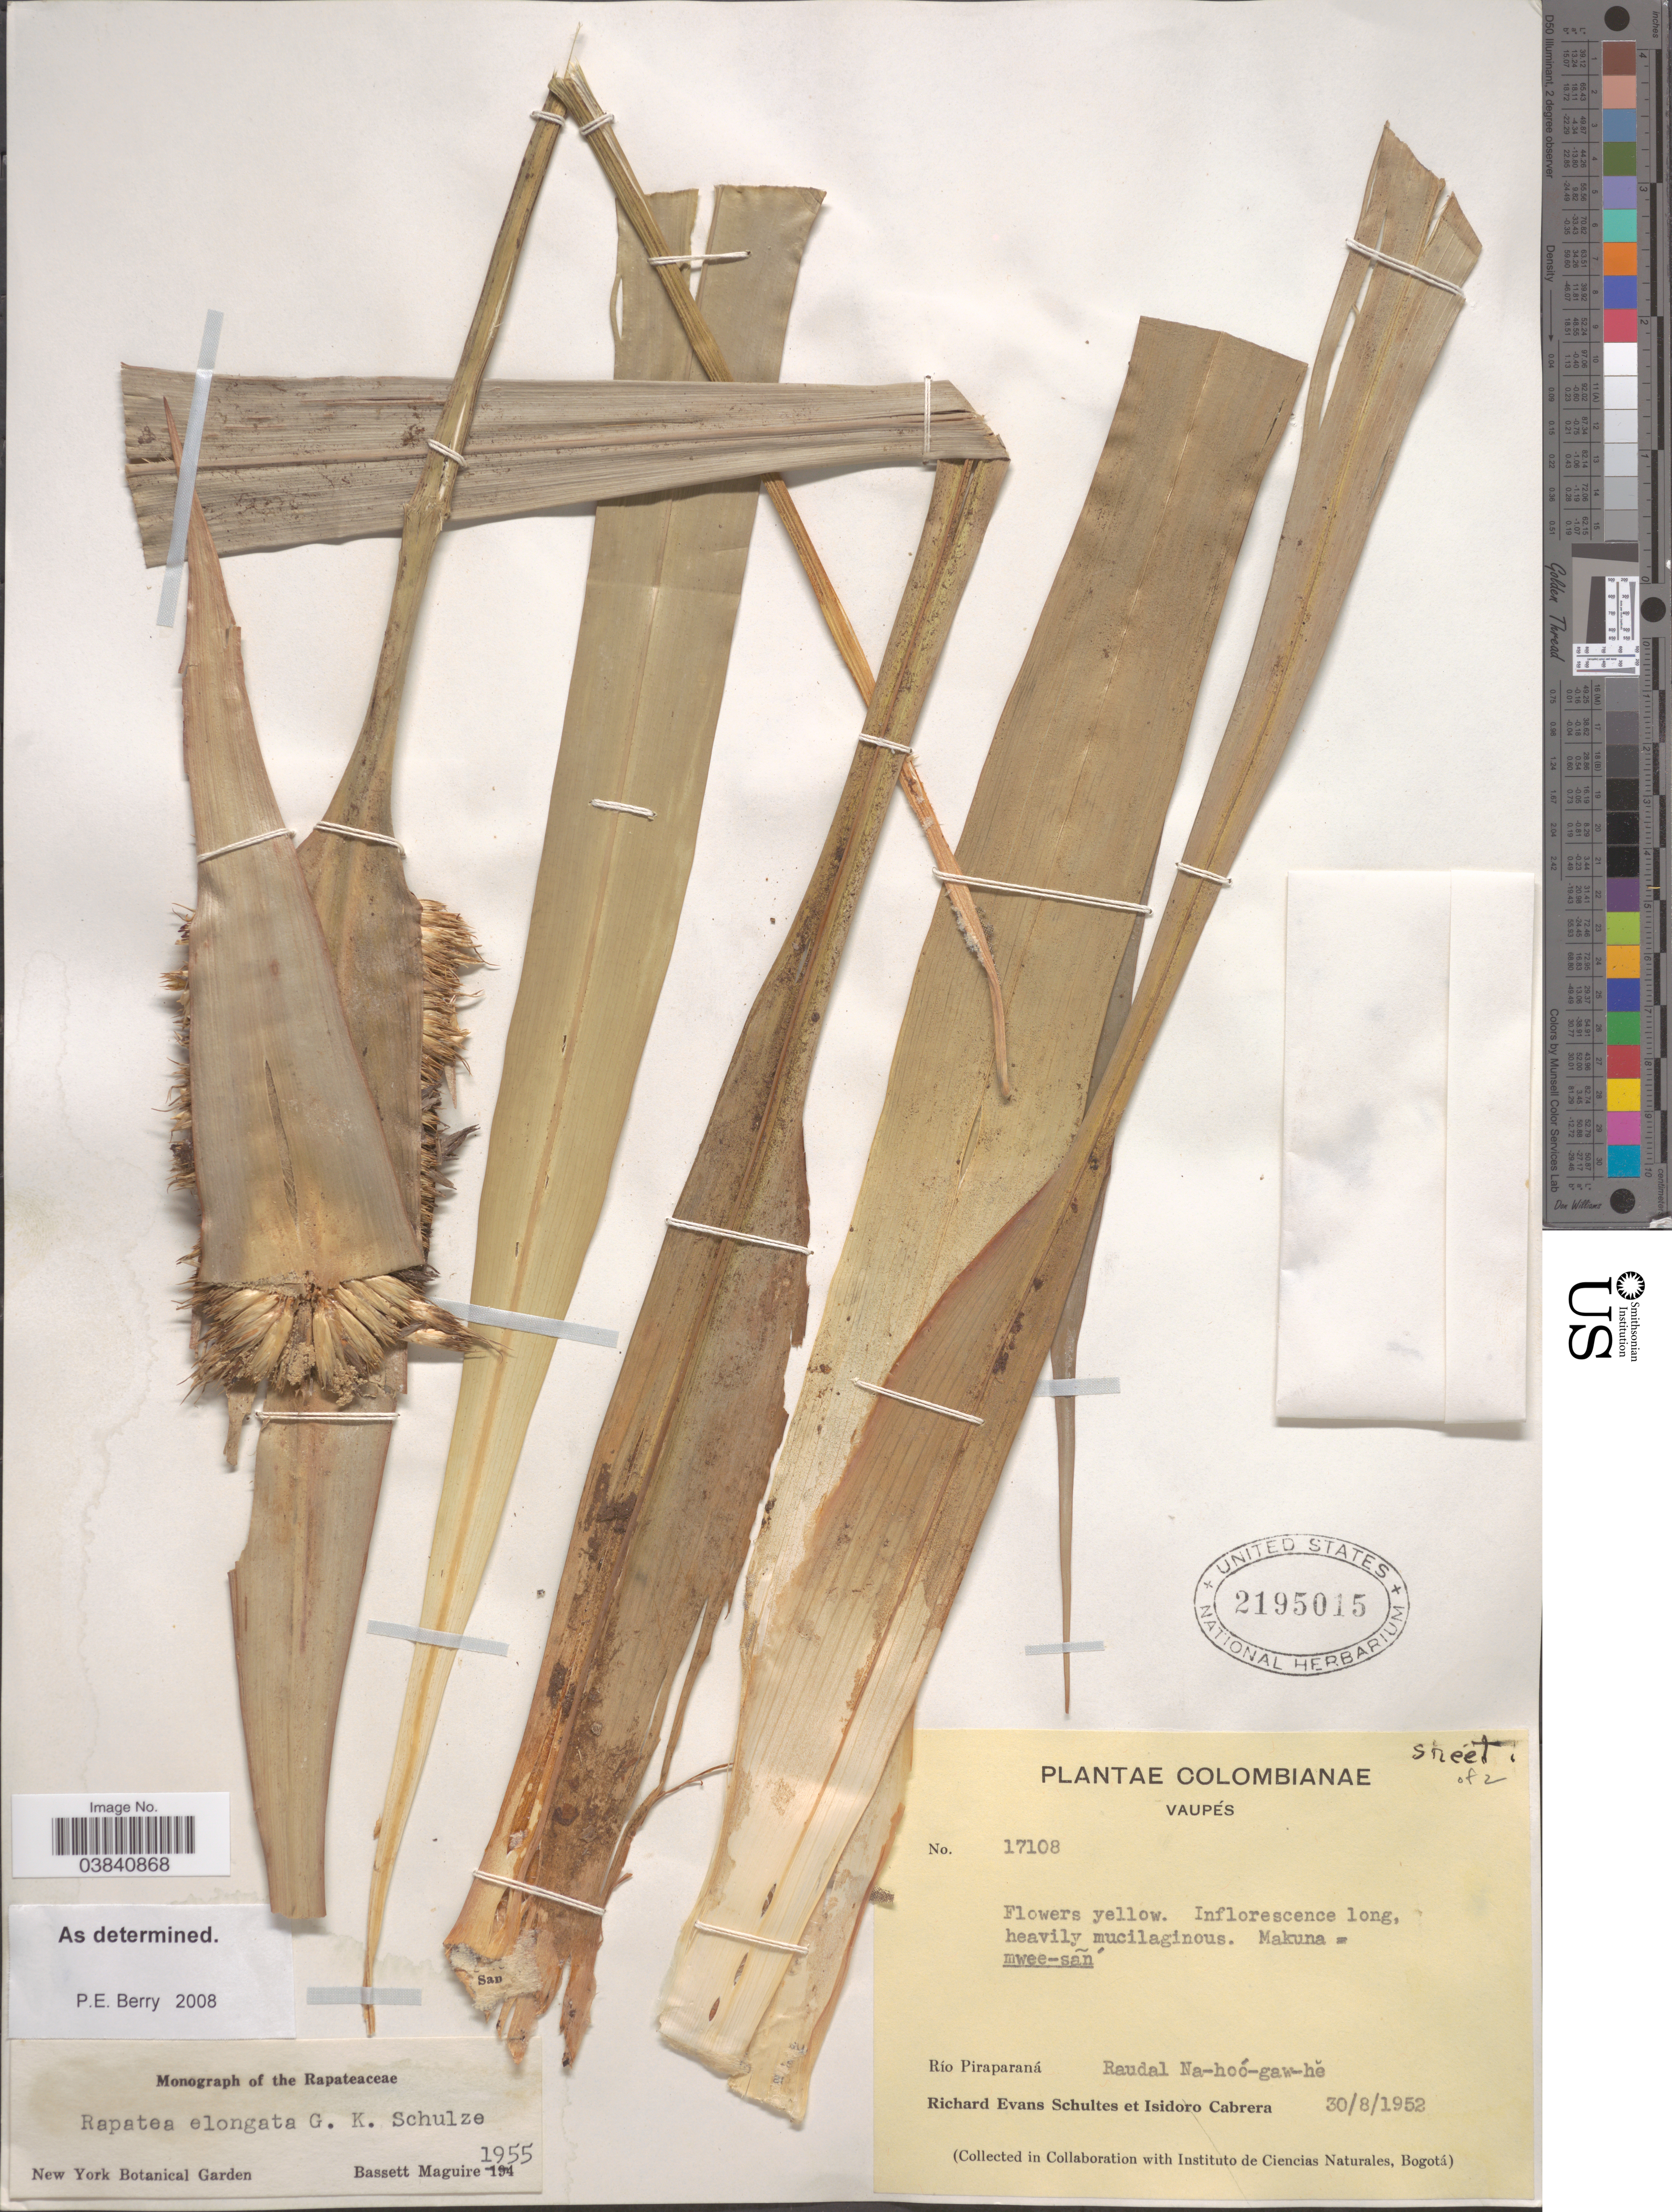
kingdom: Plantae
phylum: Tracheophyta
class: Liliopsida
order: Poales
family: Rapateaceae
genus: Rapatea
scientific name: Rapatea elongata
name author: G. Schulze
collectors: R. E. Schultes & I. Cabrera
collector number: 17108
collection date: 1952-08-30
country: Colombia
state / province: Vaupés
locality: Río Piraparaná Raudal Na-hoó-gaw-he.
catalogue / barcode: US 2195015